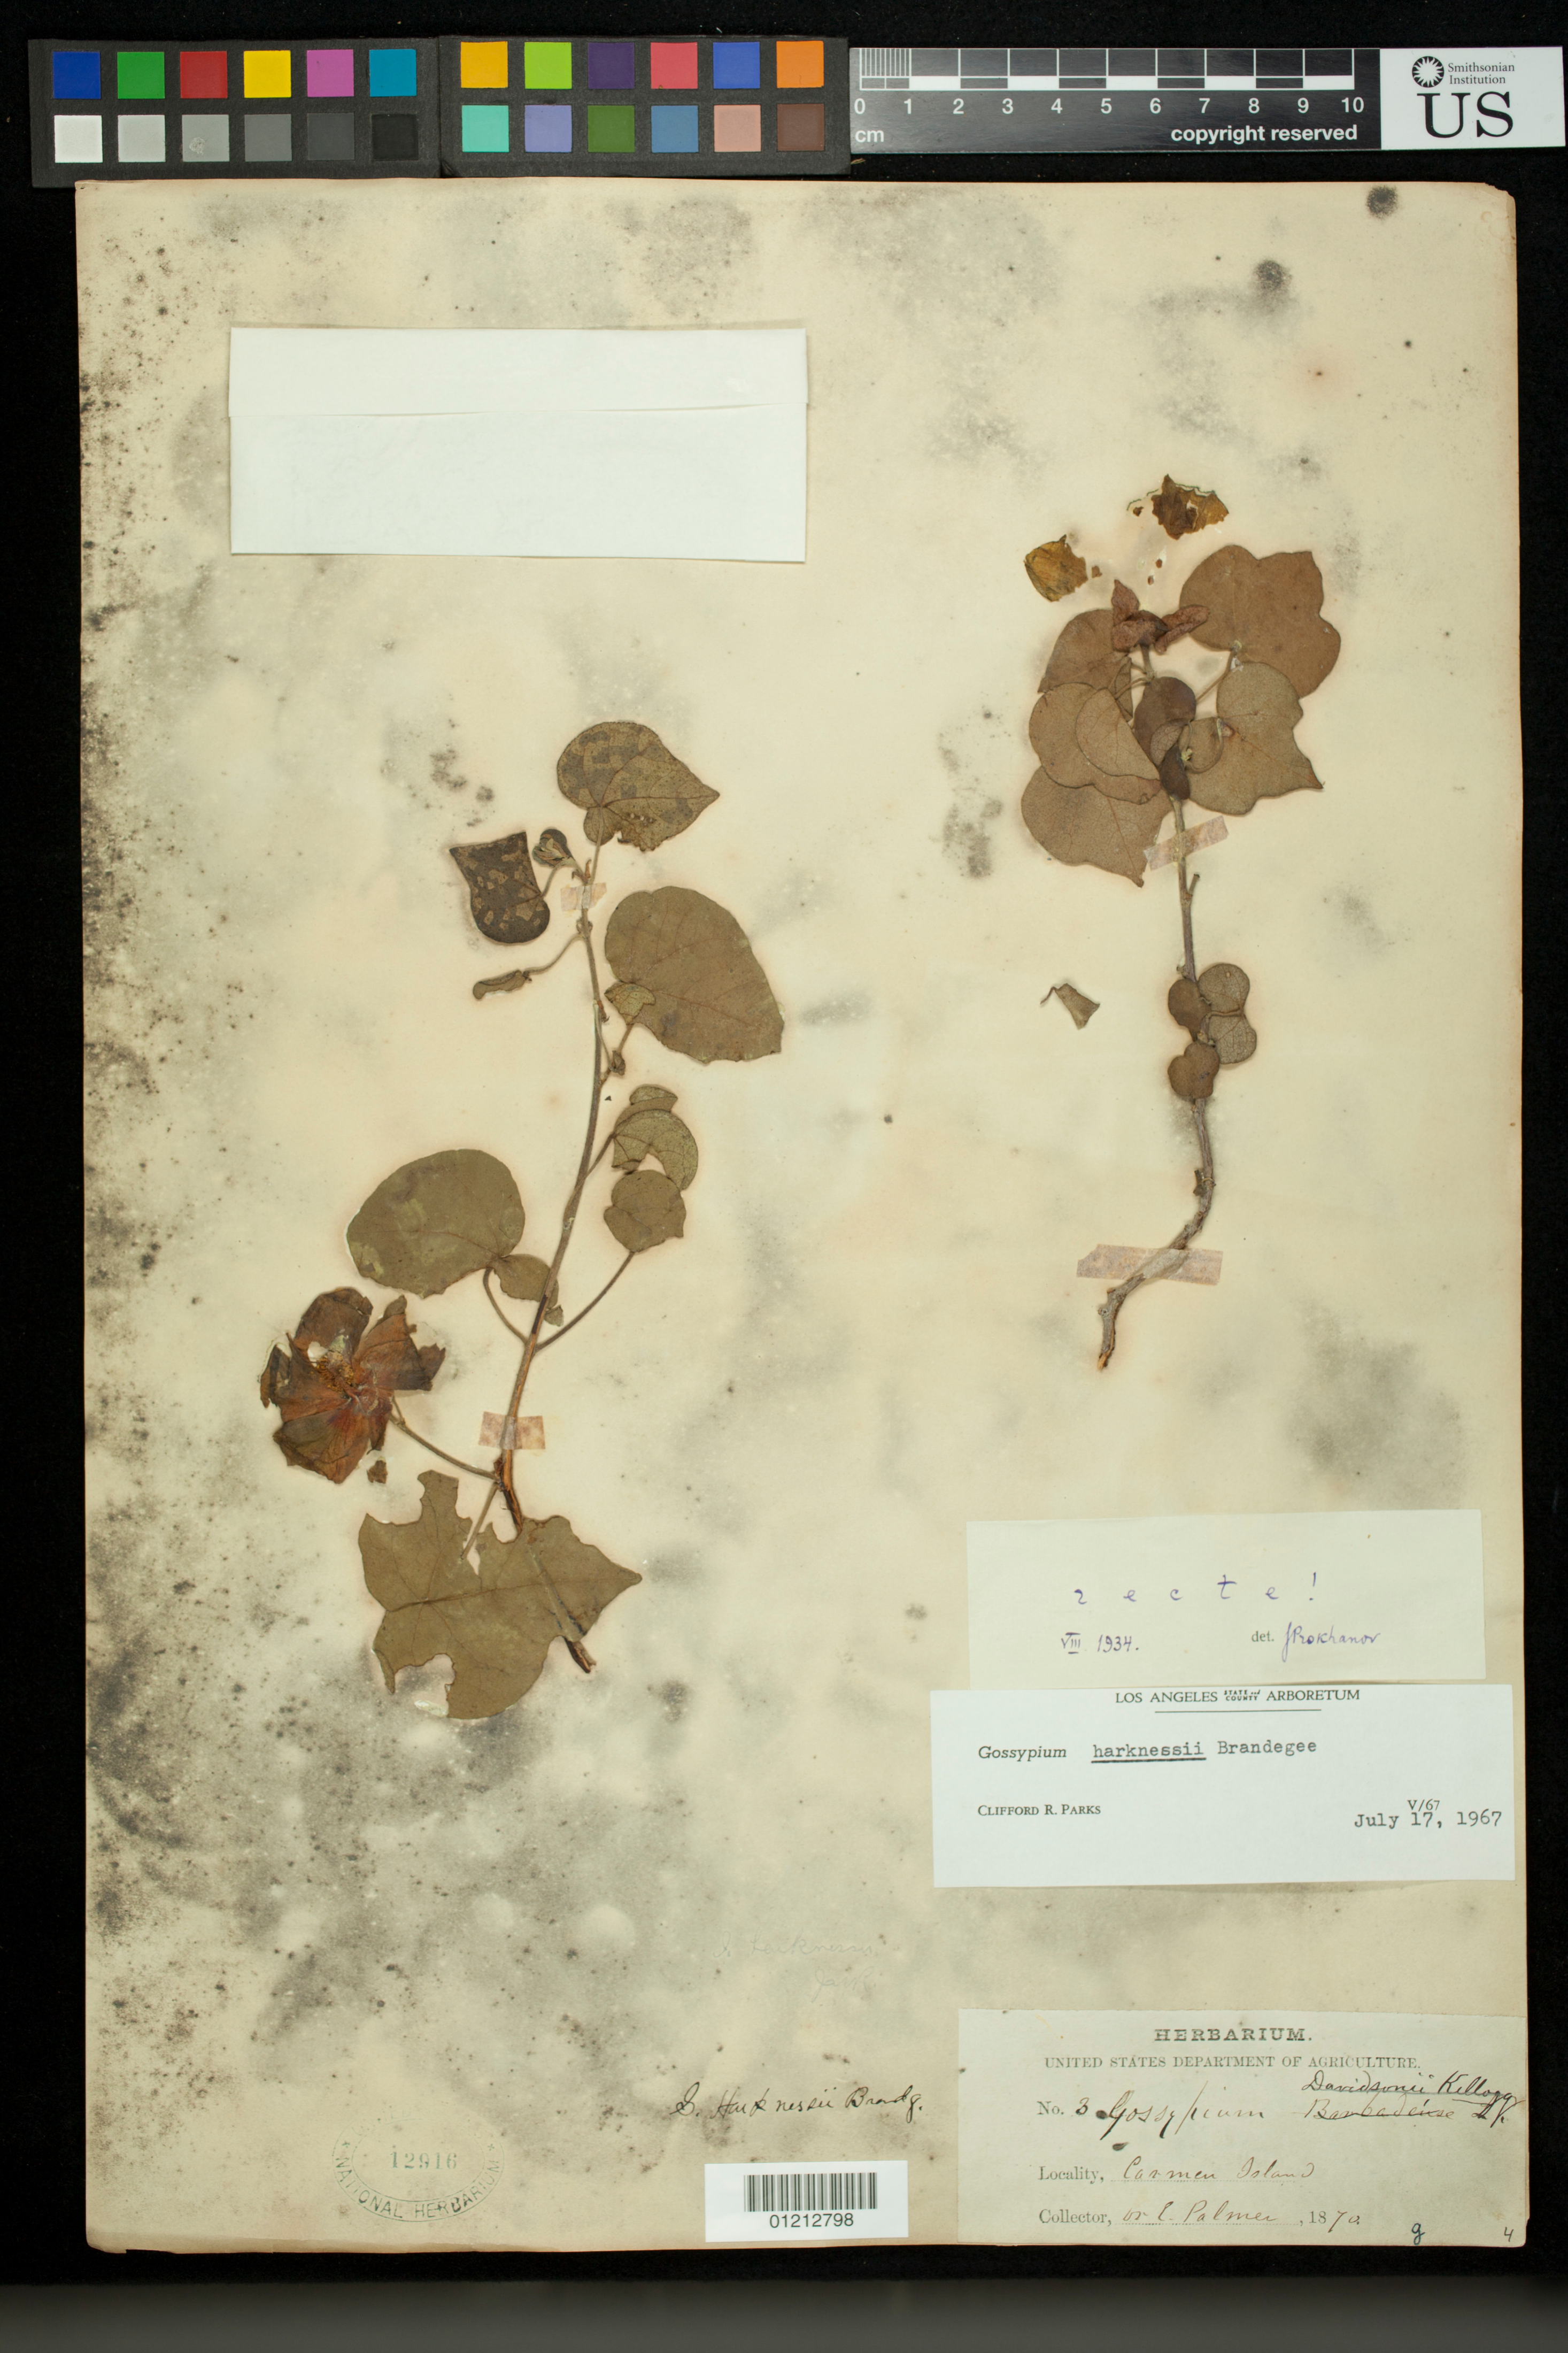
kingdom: Plantae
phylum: Tracheophyta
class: Magnoliopsida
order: Malvales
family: Malvaceae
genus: Gossypium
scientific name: Gossypium harknessii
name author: Brandegee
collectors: E. Palmer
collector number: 3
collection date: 1870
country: Mexico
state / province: Baja California Sur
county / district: Loreto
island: Carmen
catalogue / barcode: US 12916